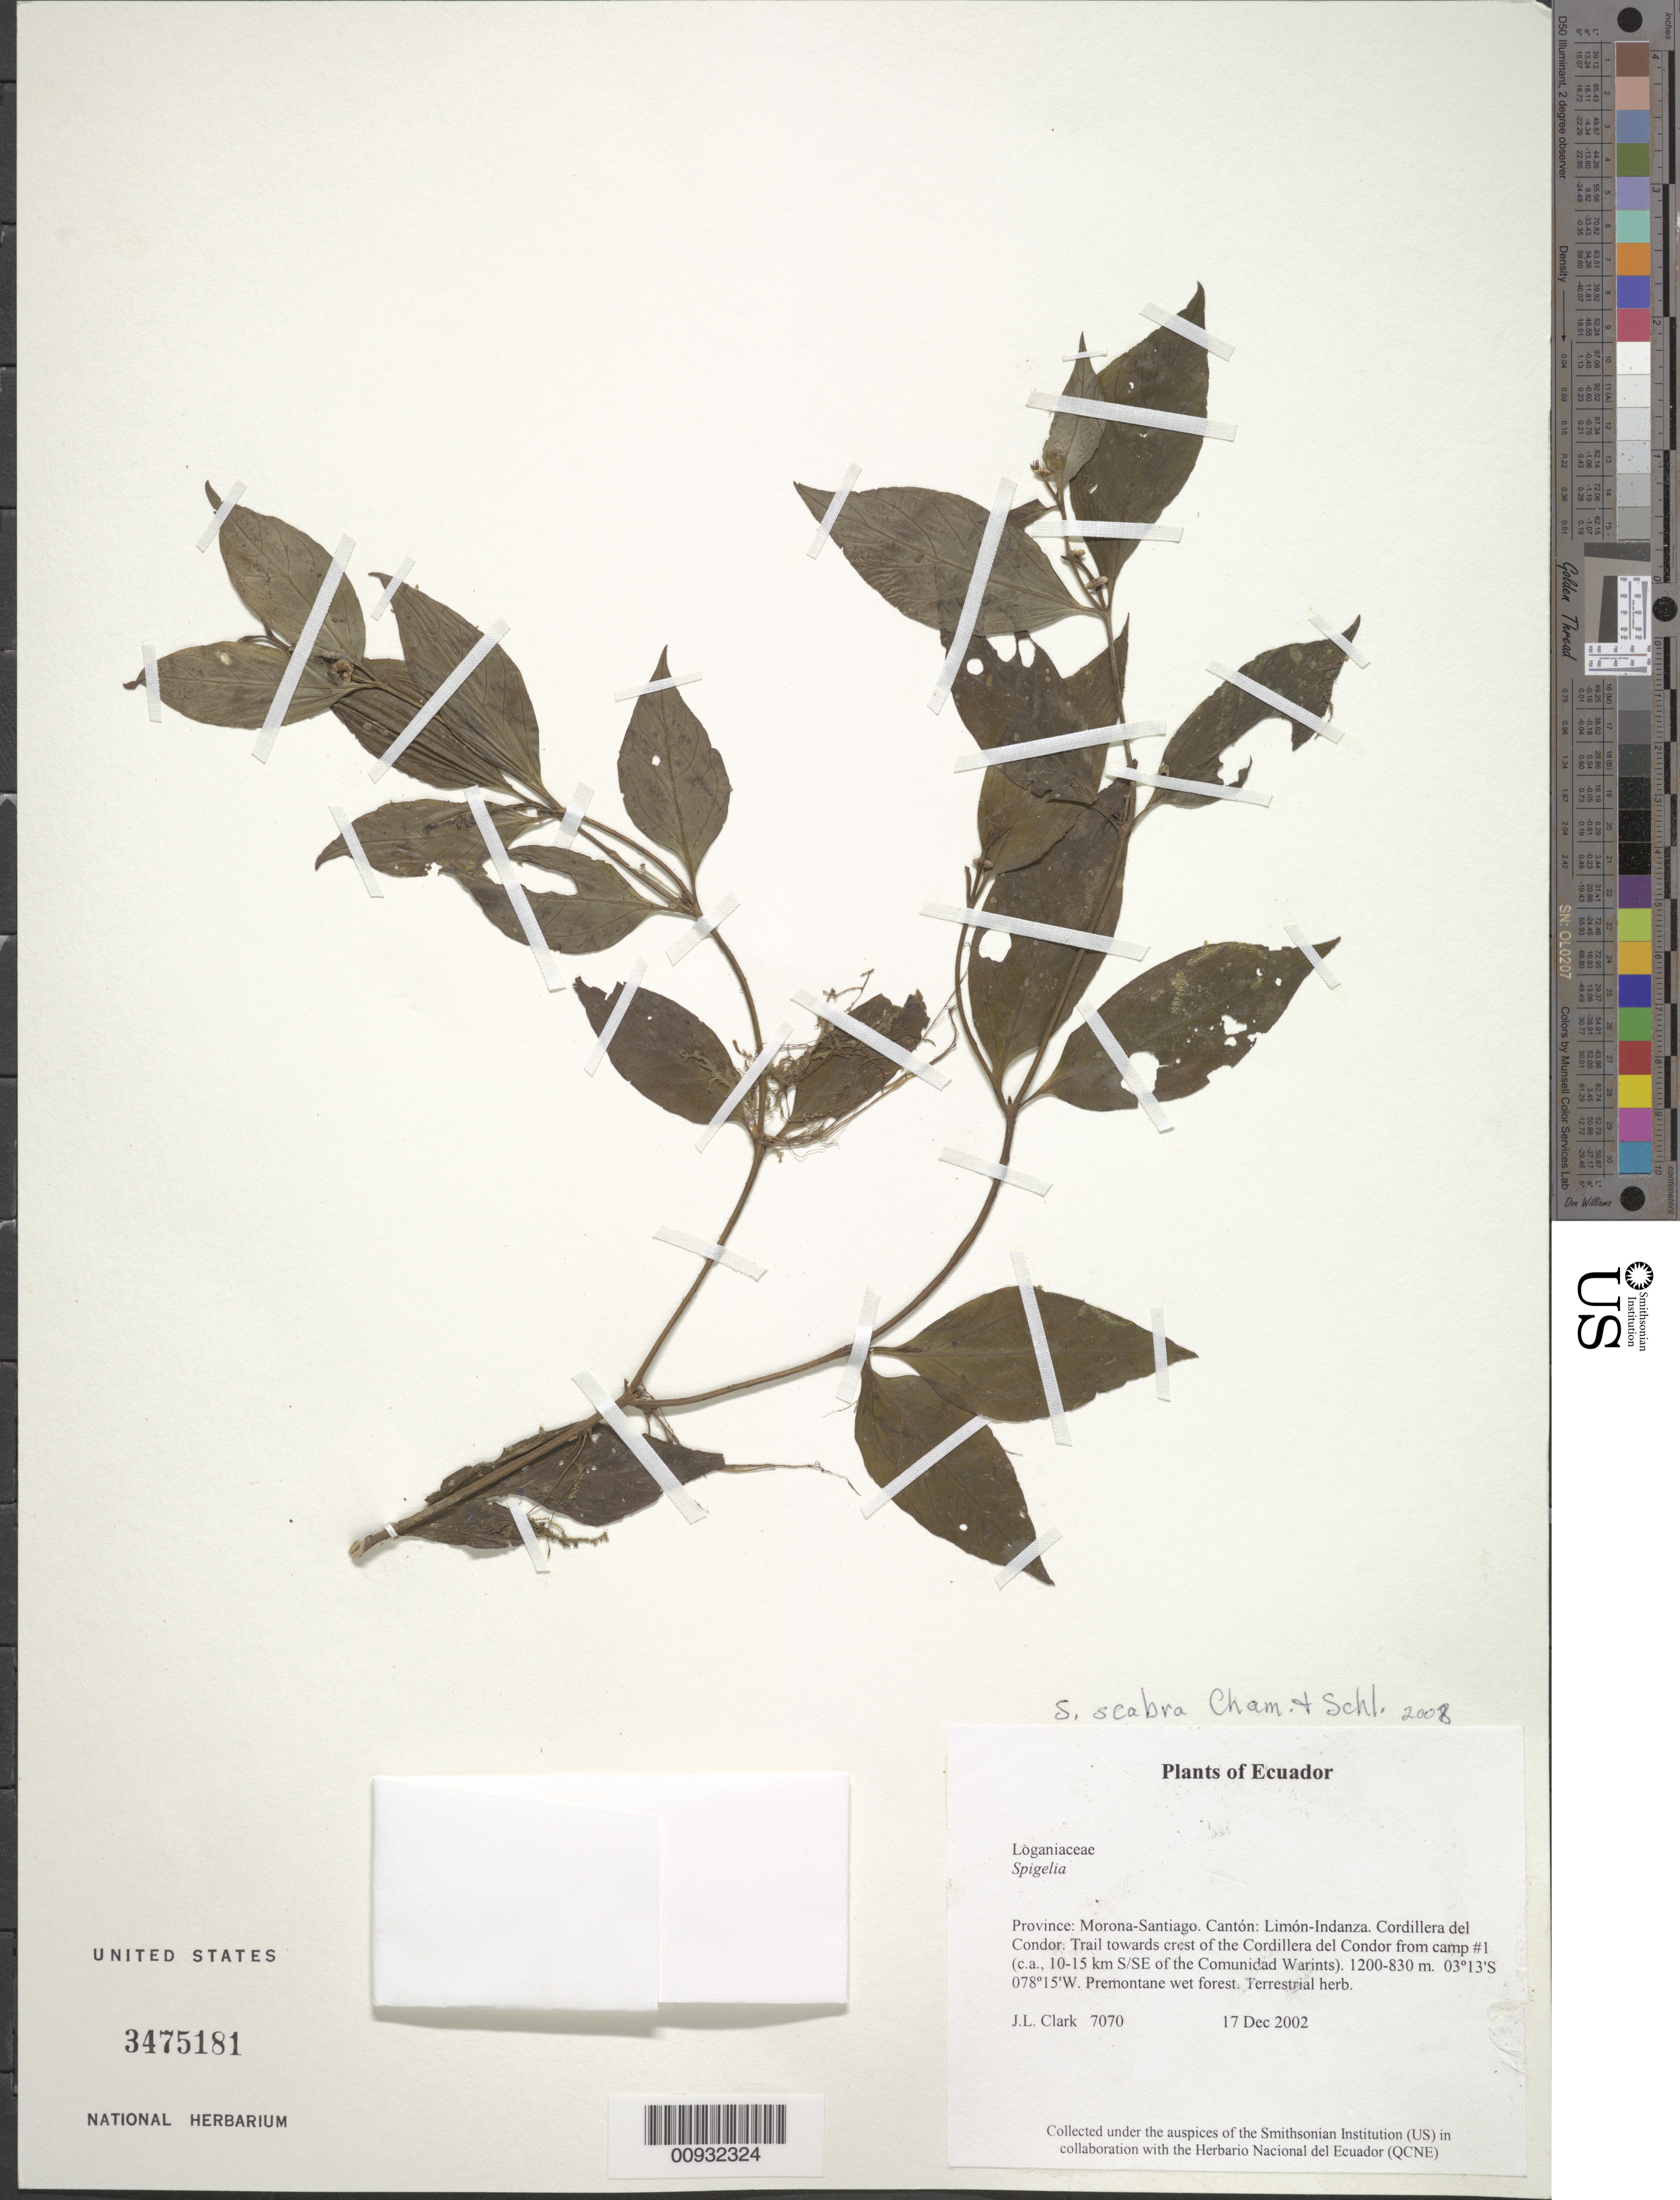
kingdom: Plantae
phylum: Tracheophyta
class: Magnoliopsida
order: Gentianales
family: Loganiaceae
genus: Spigelia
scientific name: Spigelia scabra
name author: Cham. & Schltdl.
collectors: J. L. Clark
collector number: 07070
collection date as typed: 17 Dec 2002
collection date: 2002-12-17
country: Ecuador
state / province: Morona-Santiago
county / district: Limón-Indanza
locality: Cordillera del Condor. Trail towards crest of the Cordillera del Condor from camp #1 (c.a., 10-15 km S/SE of the Comunidad Warints).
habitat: Premontane wet forest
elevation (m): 1200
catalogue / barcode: US 3475181